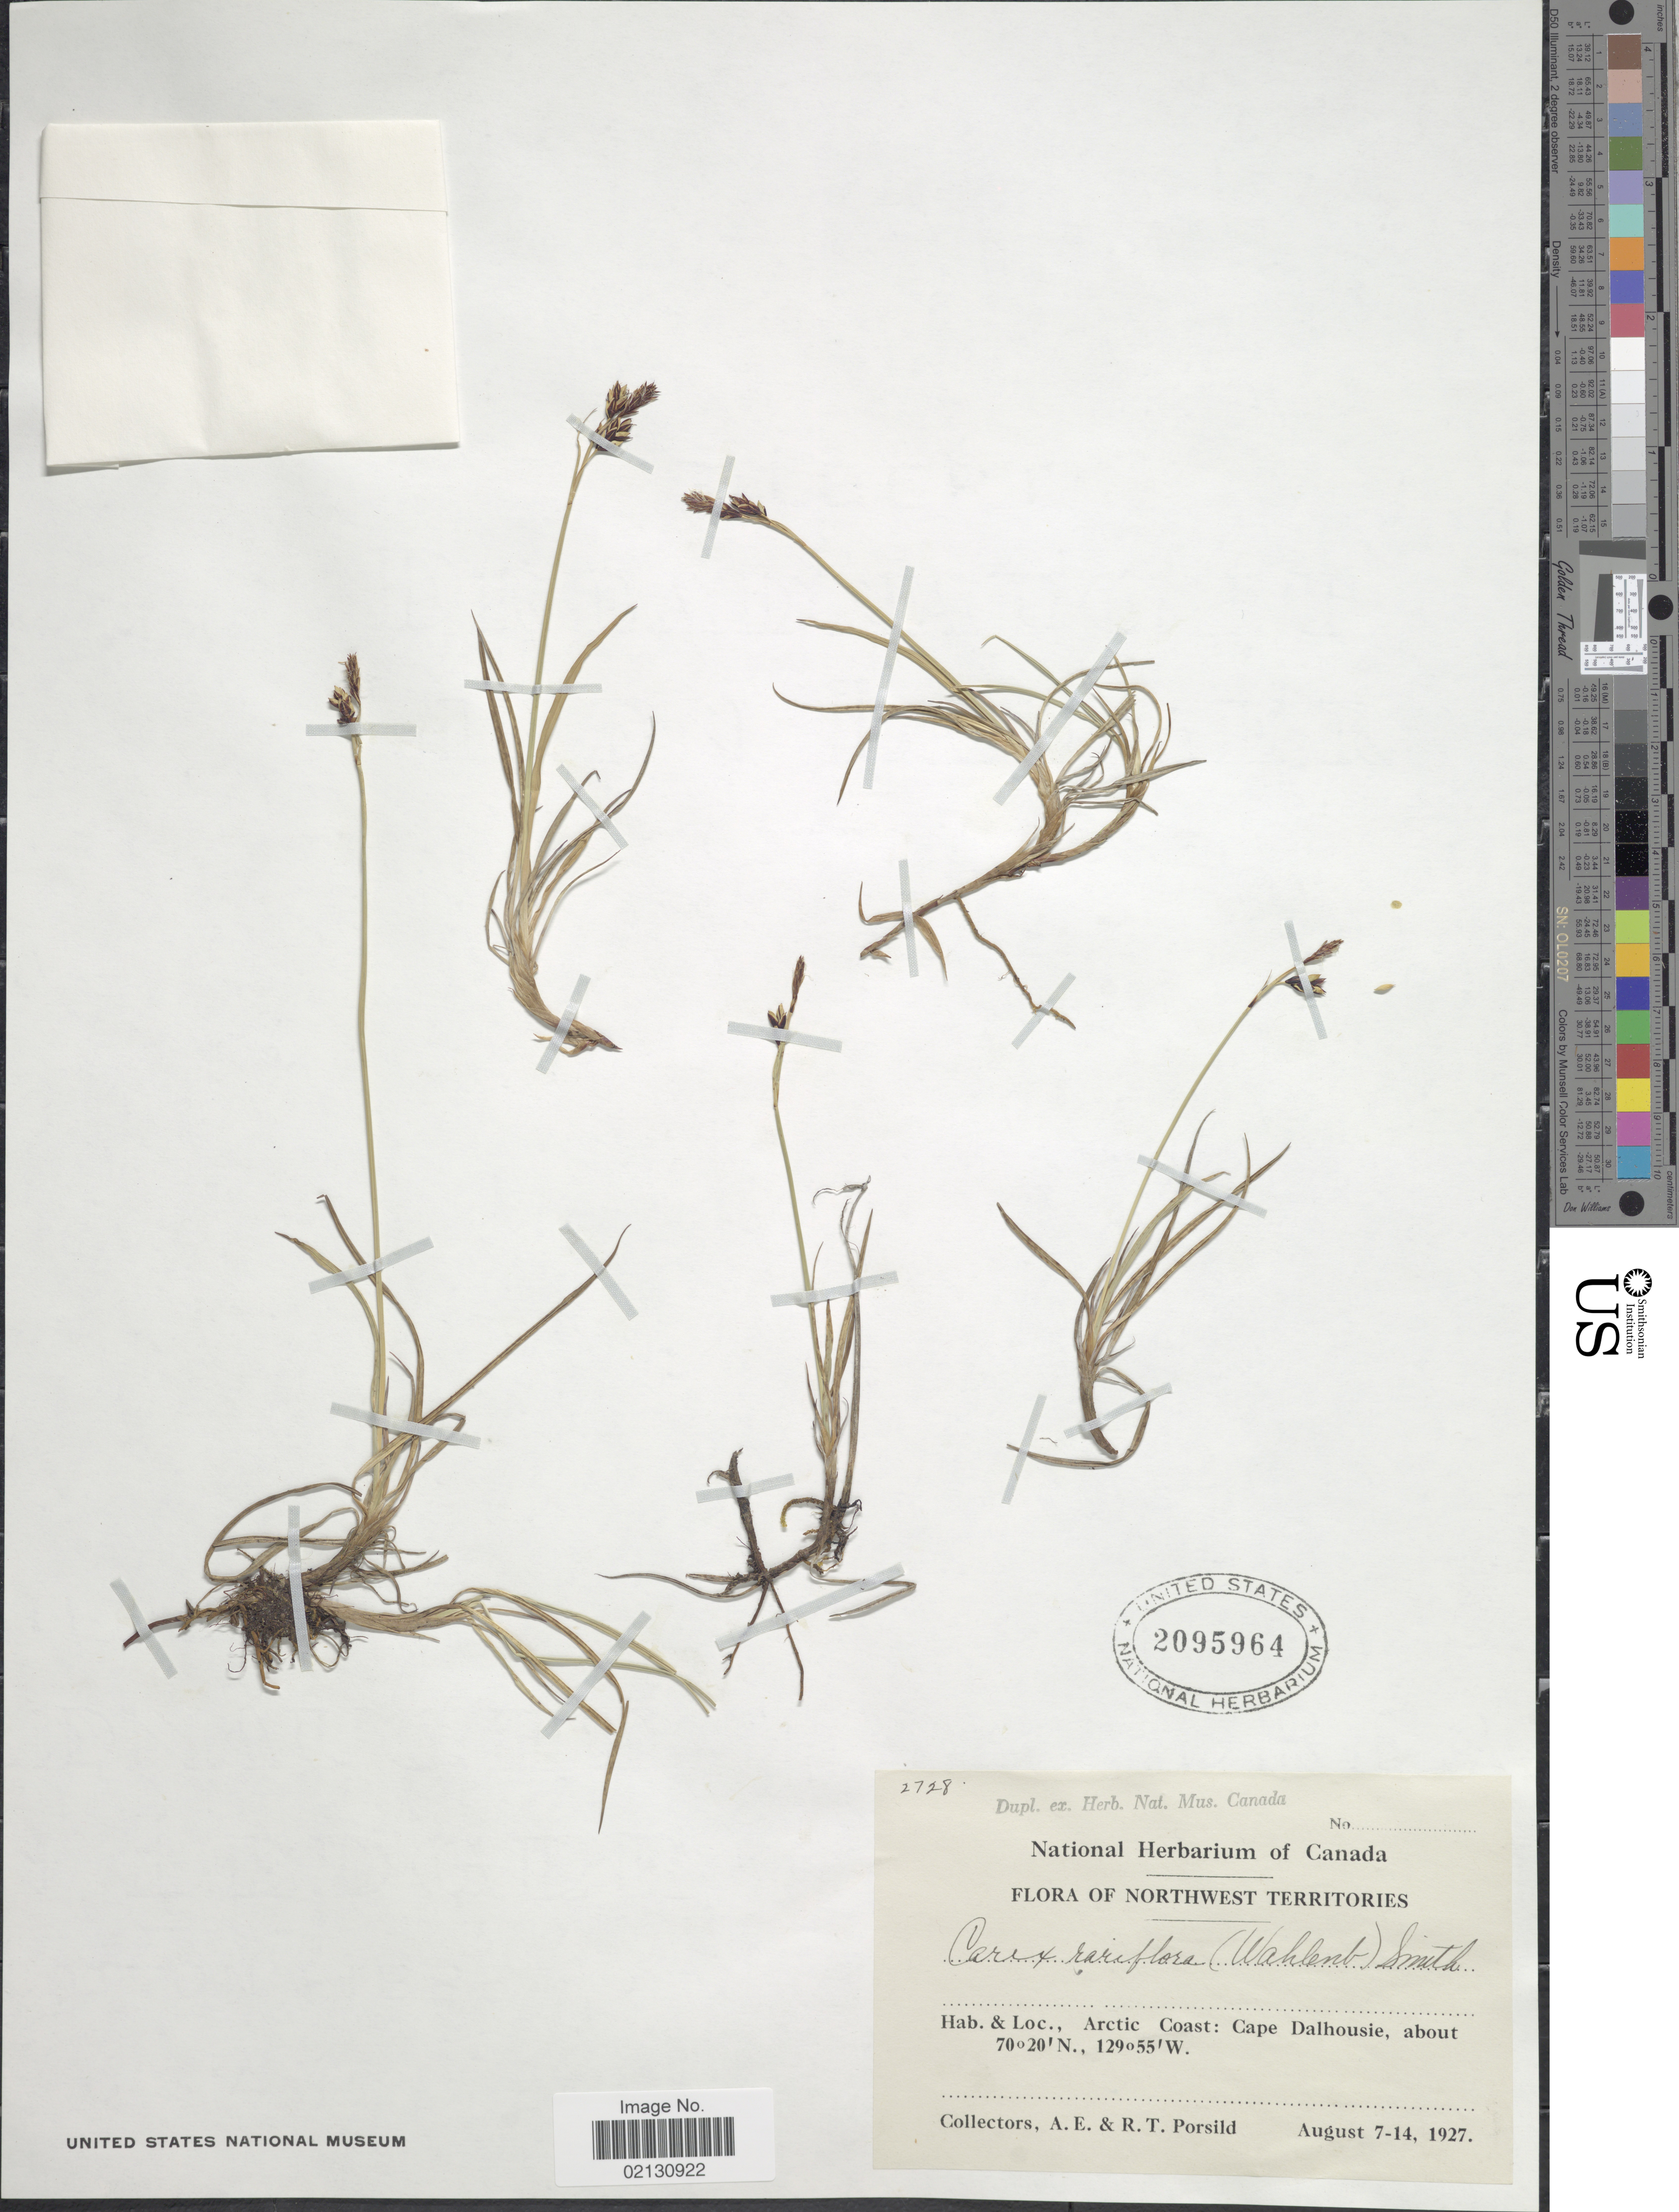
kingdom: Plantae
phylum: Tracheophyta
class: Liliopsida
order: Poales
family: Cyperaceae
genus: Carex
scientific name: Carex rariflora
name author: (Wahlenb.) Sm.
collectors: A. E. Porsild & R. T. Porsild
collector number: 2728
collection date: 1927-08-07/1927-08-14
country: Canada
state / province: Northwest Territories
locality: Arctic Coast: Cape Dalhousie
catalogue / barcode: US 2095964